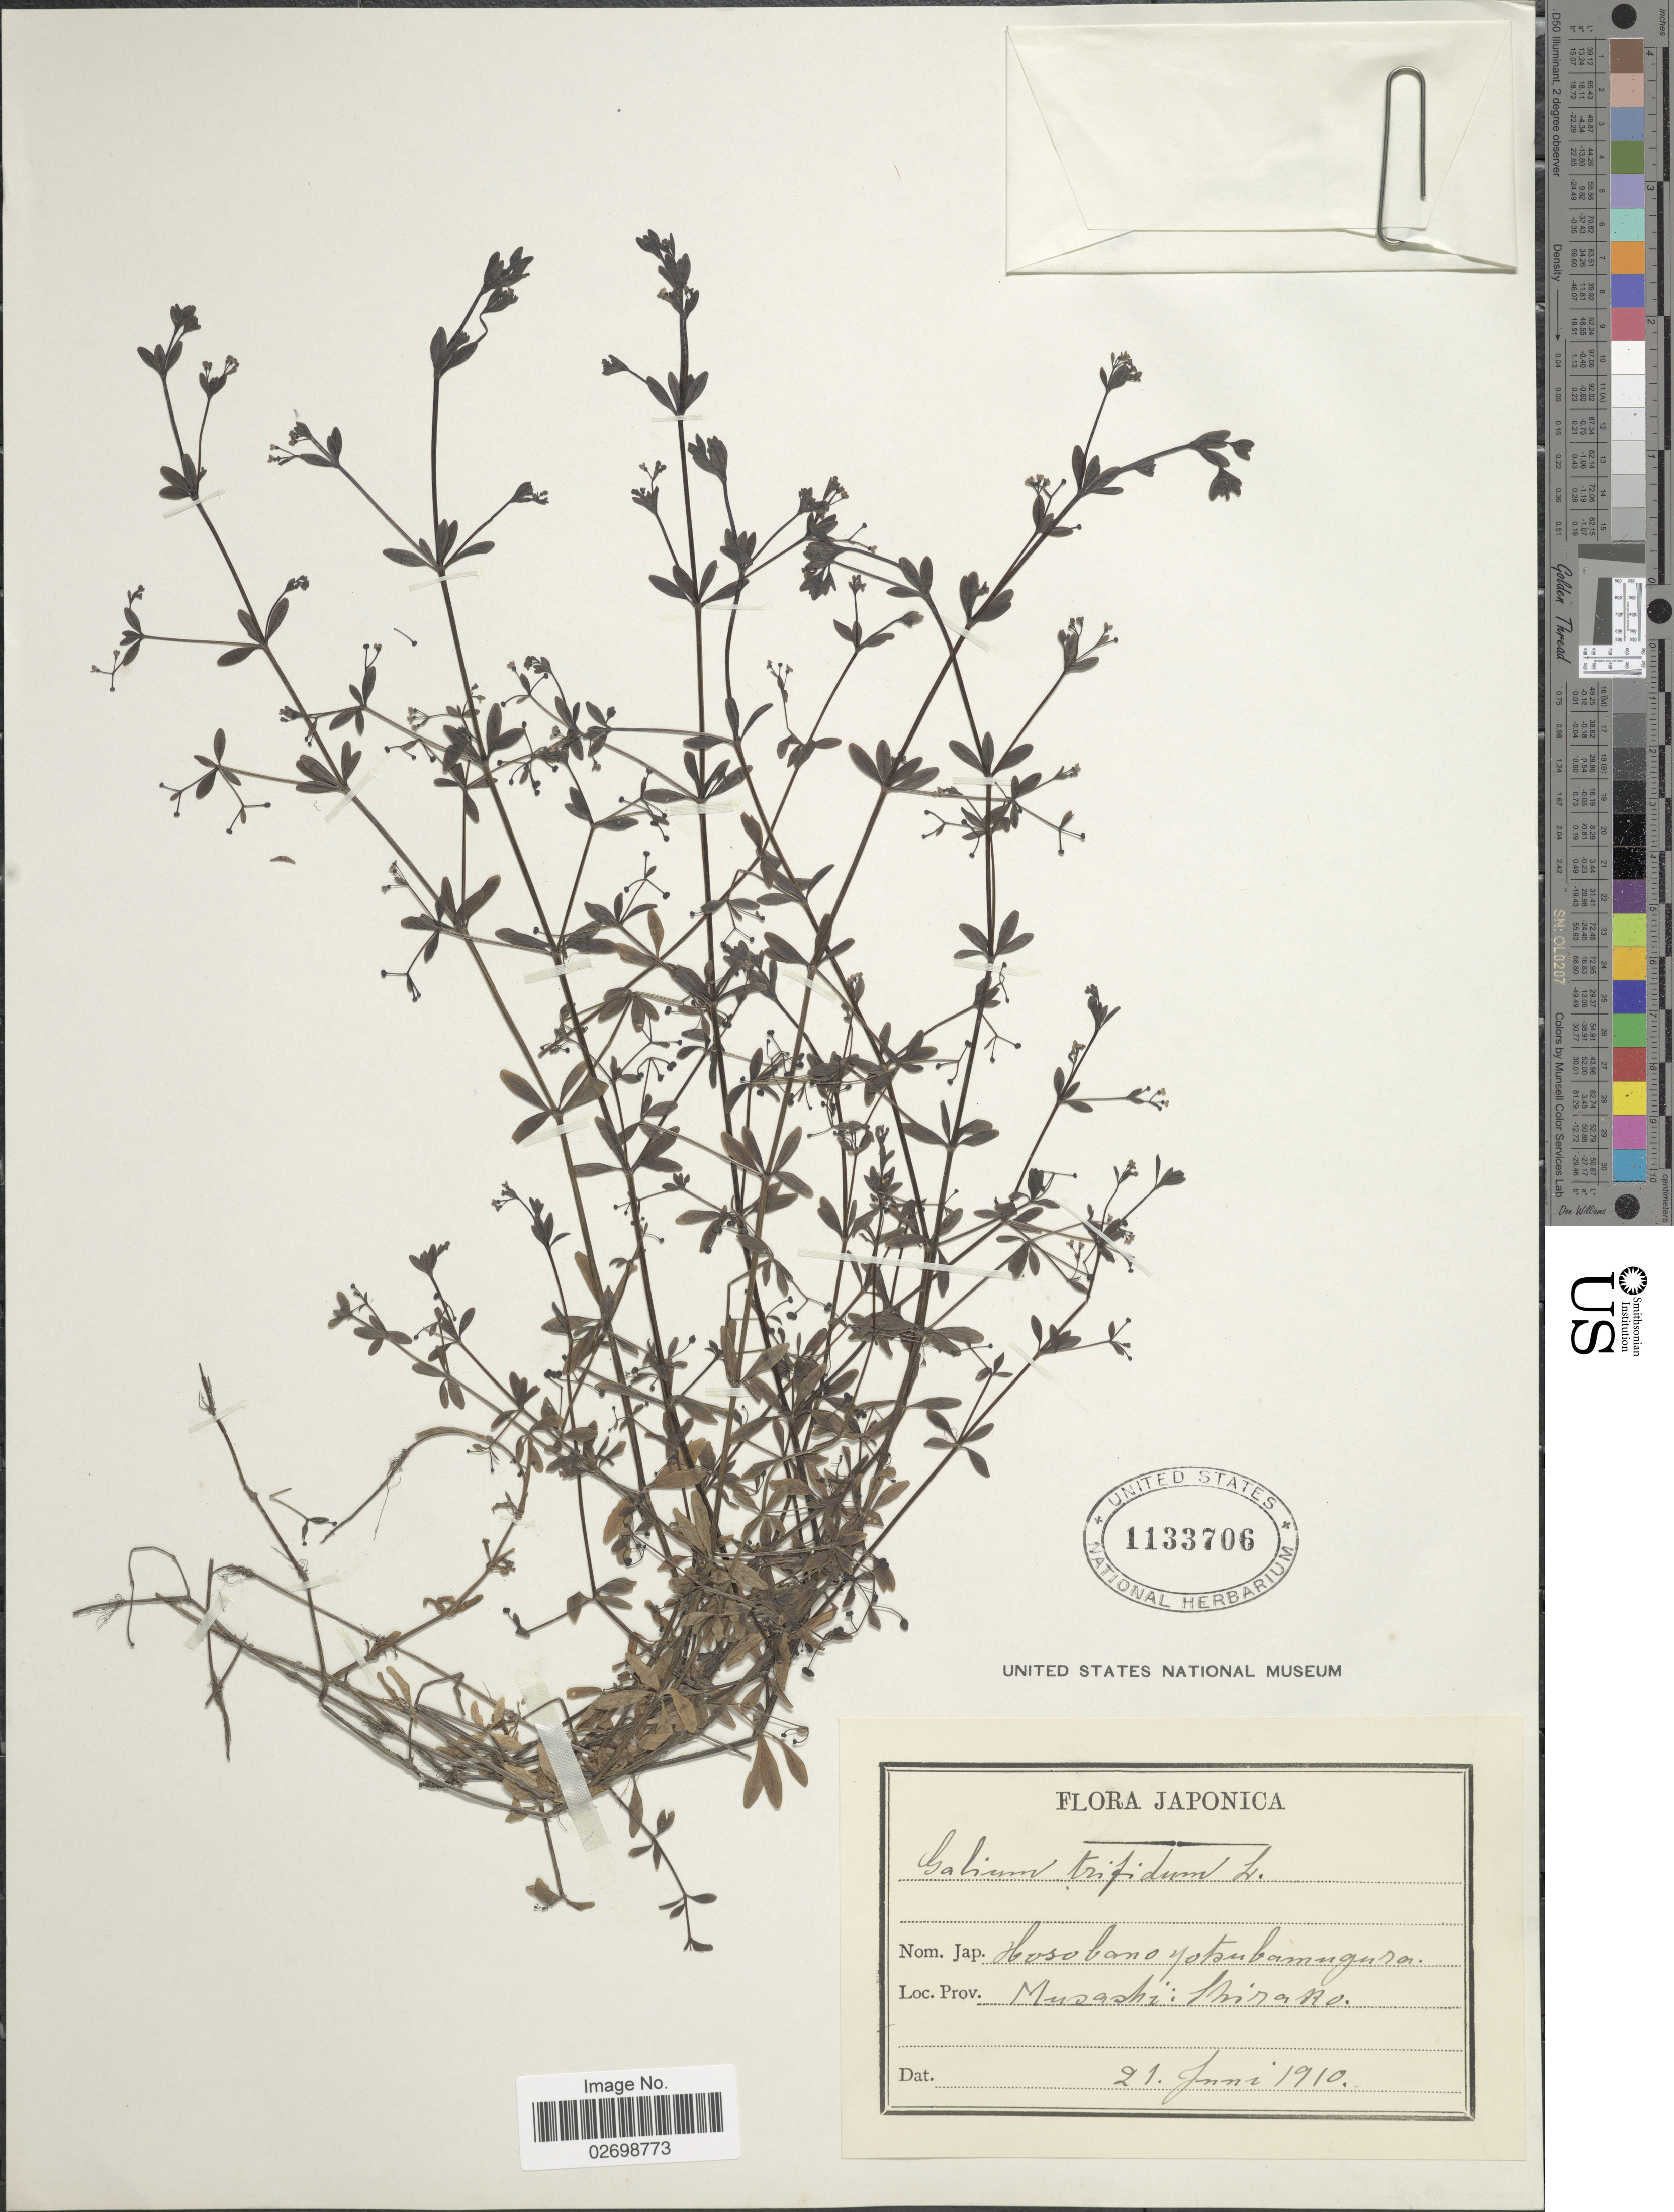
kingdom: Plantae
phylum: Tracheophyta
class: Magnoliopsida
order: Gentianales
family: Rubiaceae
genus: Galium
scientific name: Galium trifidum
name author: L.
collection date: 1910-06-21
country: Japan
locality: Japonica, Musashi: Shirako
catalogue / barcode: US 1133706